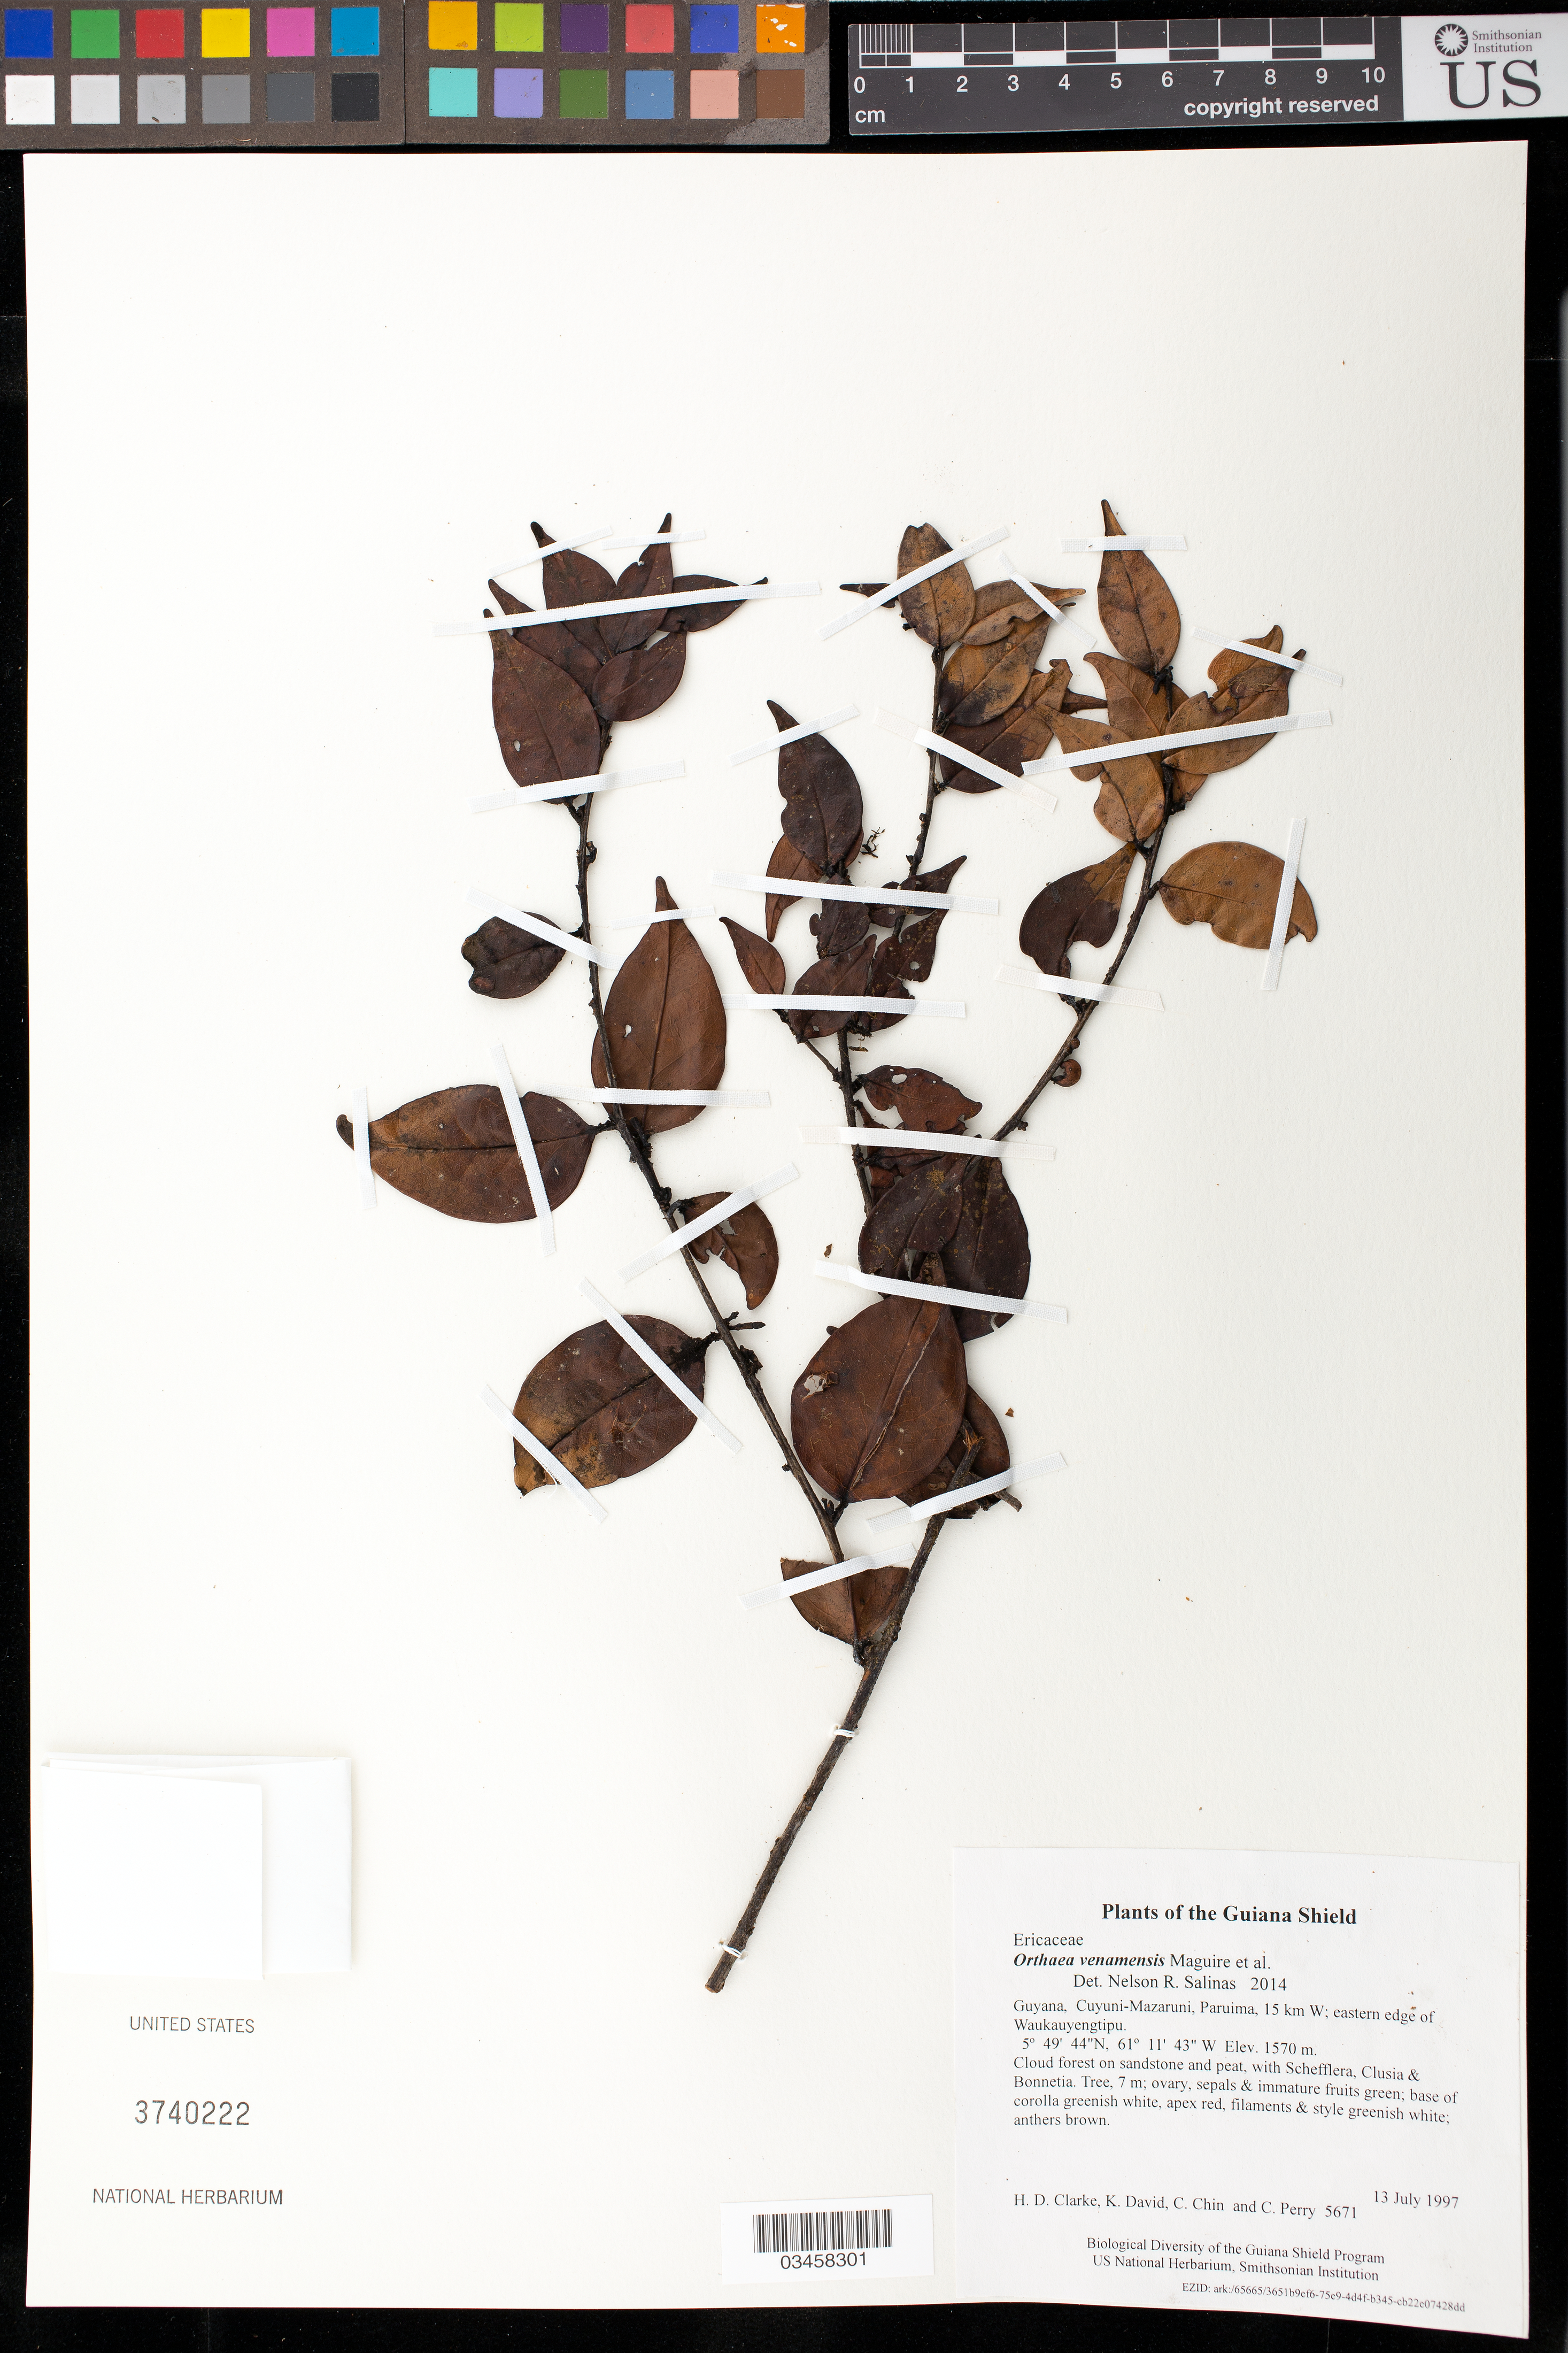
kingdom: Plantae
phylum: Tracheophyta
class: Magnoliopsida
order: Ericales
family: Ericaceae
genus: Orthaea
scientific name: Orthaea venamensis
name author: Maguire et al.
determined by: Salinas, N. R.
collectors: H. D. Clarke, K. David, C. Chin & C. Perry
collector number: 5671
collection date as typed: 13 July 1997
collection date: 1997-07-13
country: Guyana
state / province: Cuyuni-Mazaruni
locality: Paruima, 15 km W; eastern edge of Waukauyengtipu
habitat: Cloud forest on sandstone and peat, with Schefflera, Clusia & Bonnetia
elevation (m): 1570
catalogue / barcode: US 3740222